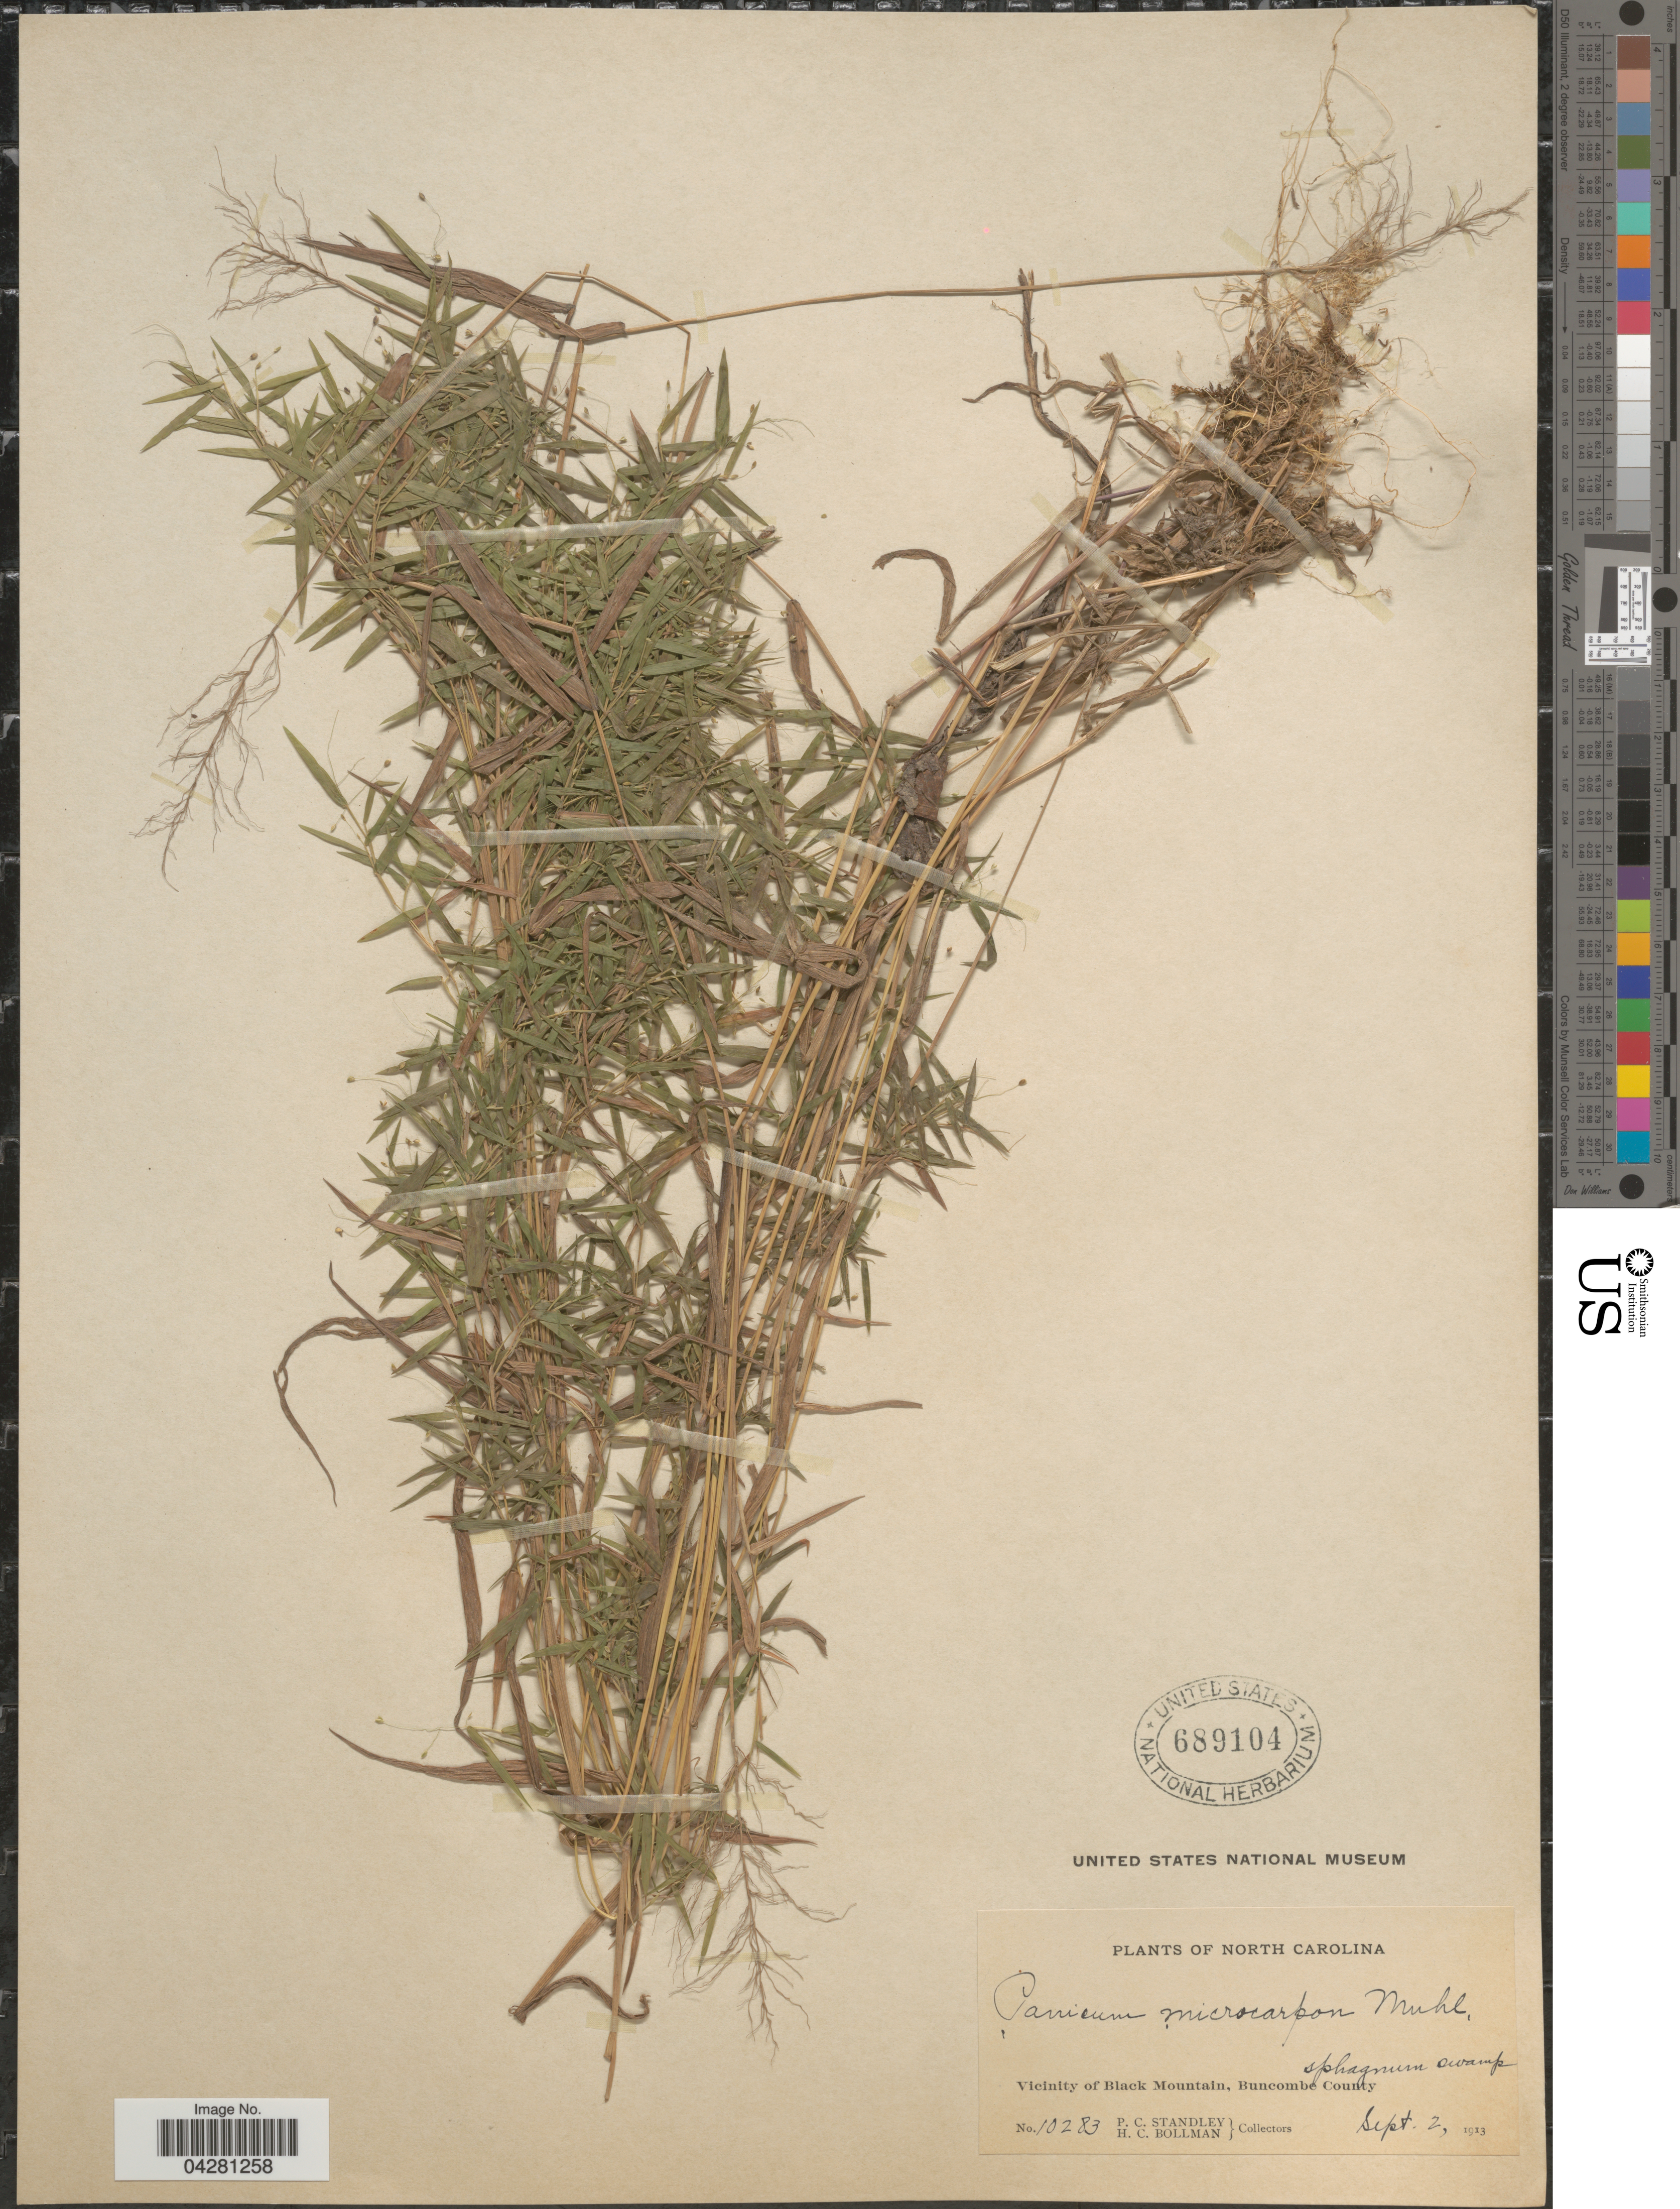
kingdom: Plantae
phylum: Tracheophyta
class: Liliopsida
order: Poales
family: Poaceae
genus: Dichanthelium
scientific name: Dichanthelium dichotomum var. dichotomum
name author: (L.) Gould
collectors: P. C. Standley & H. C. Bollman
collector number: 10283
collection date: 1913-09-02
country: United States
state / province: North Carolina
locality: Vicinity of Black Mountain, Buncombe County.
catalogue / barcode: US 689104